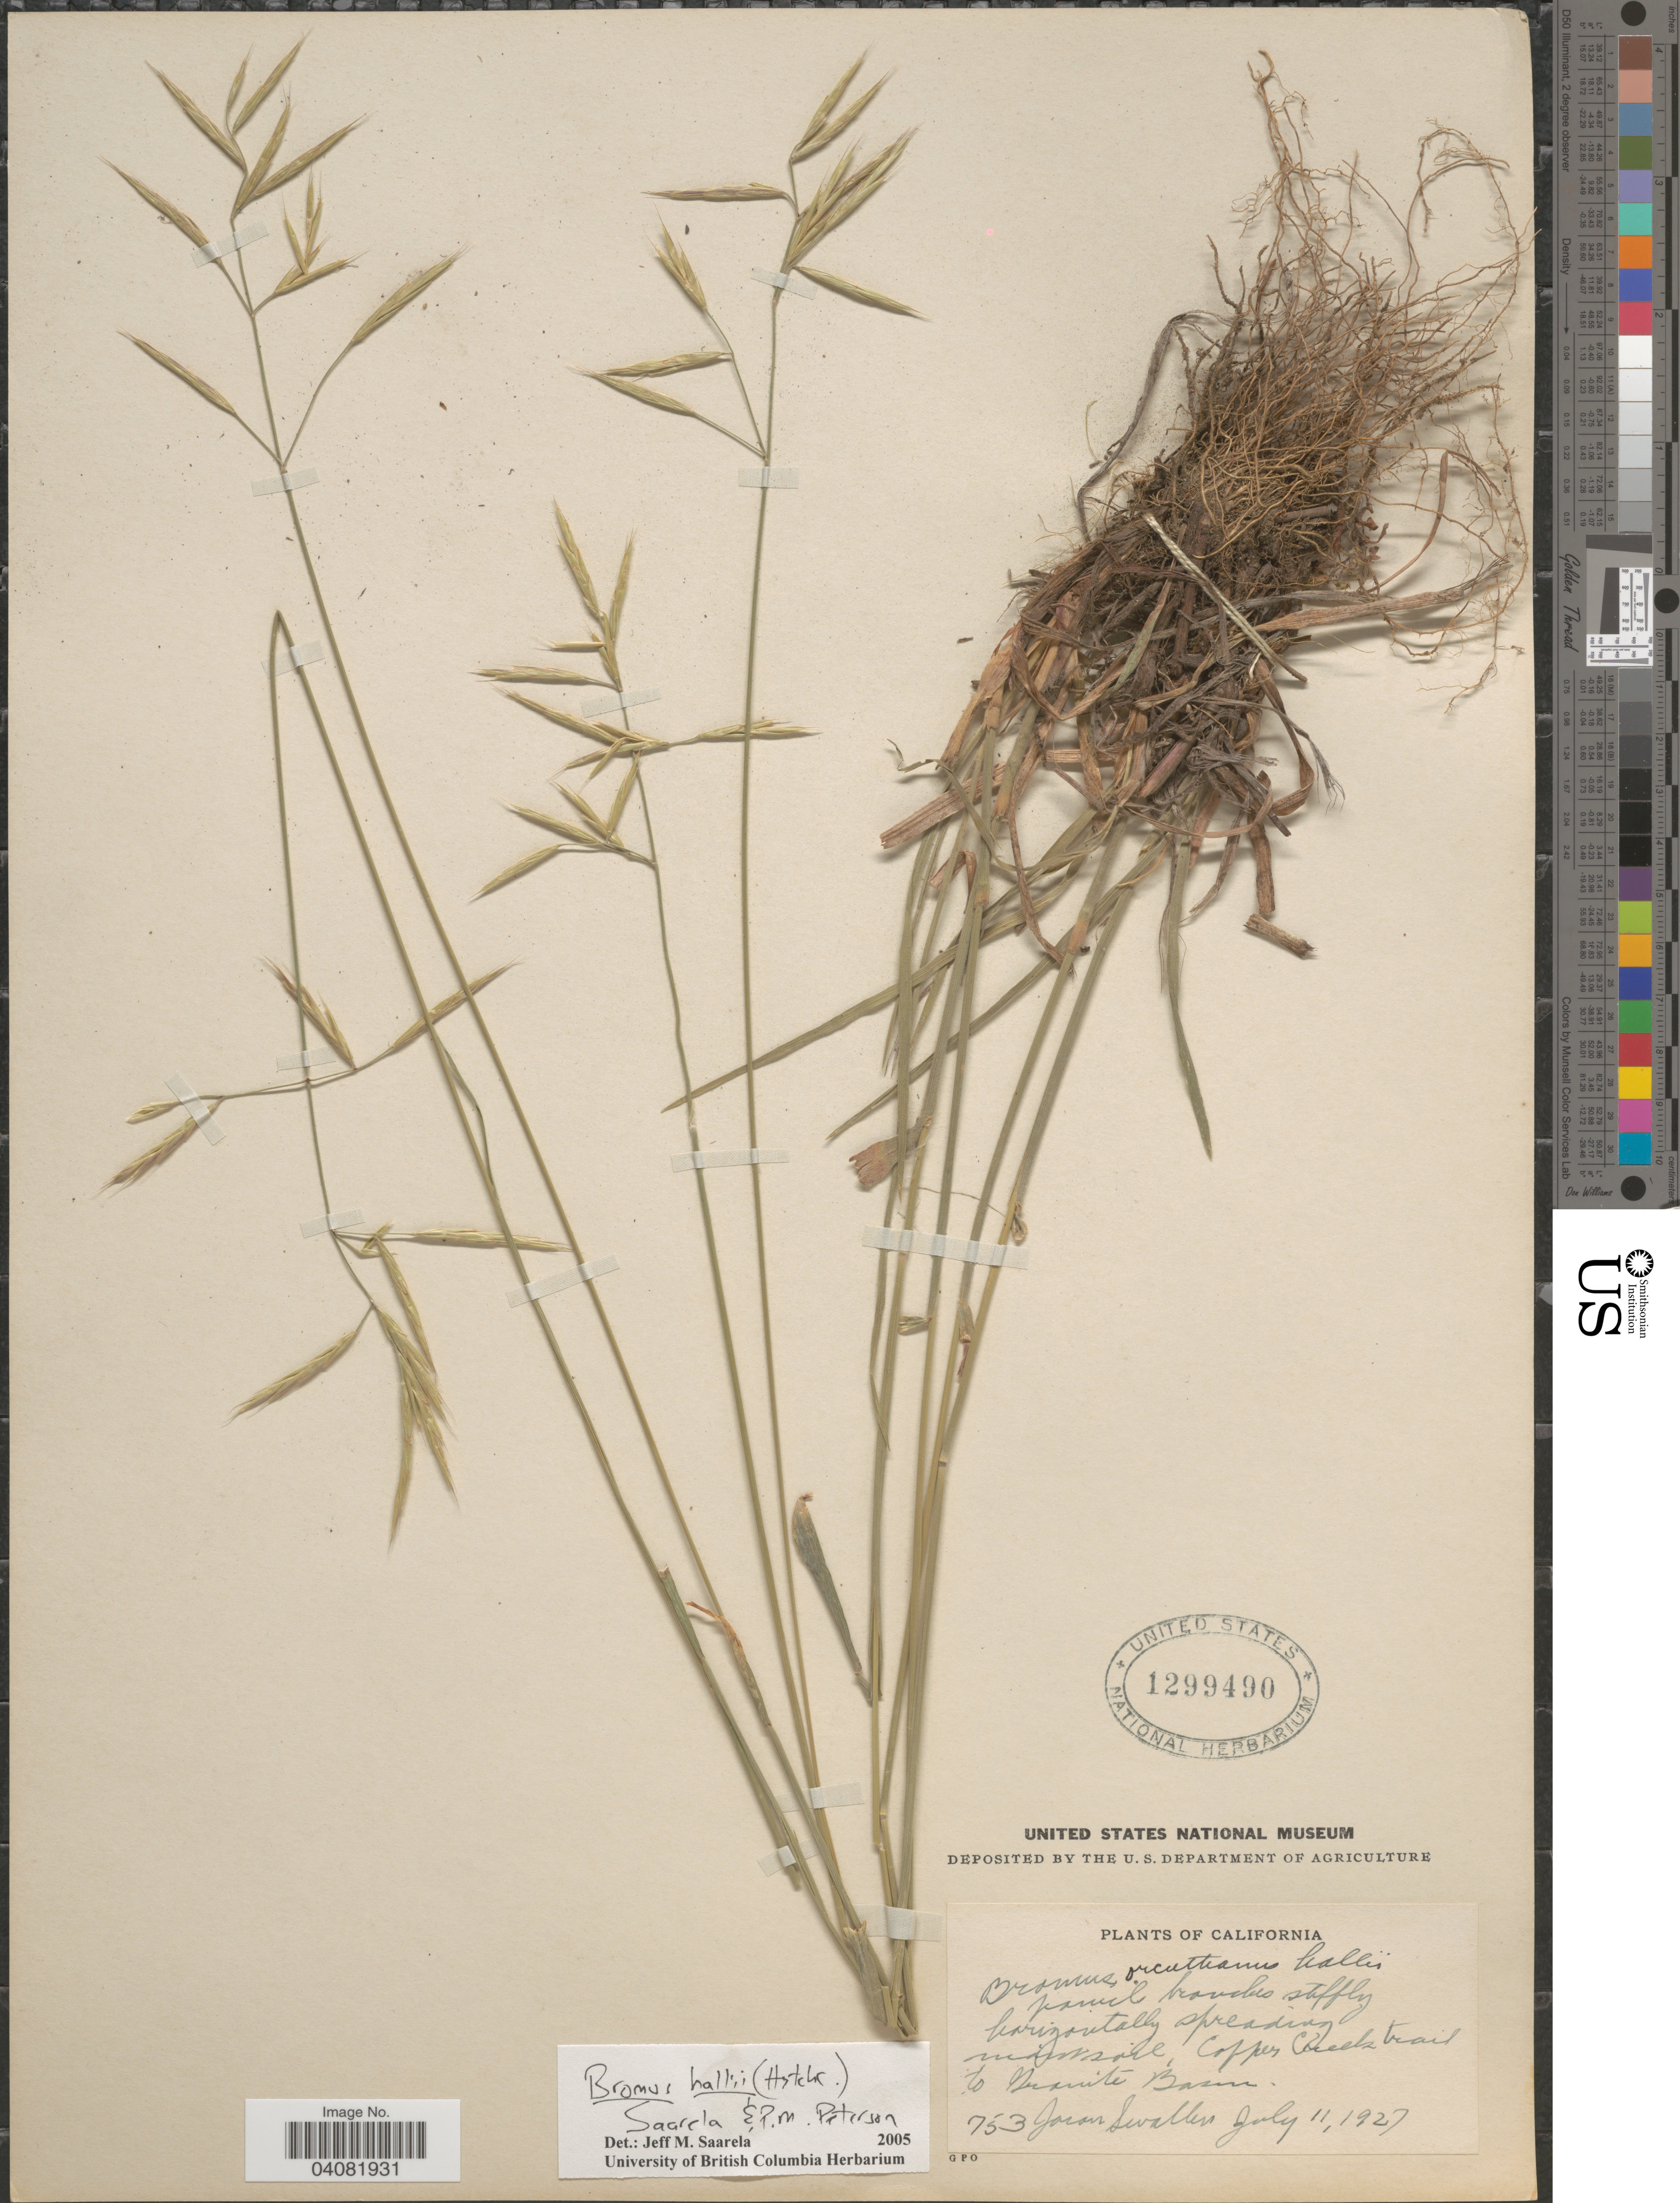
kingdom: Plantae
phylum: Tracheophyta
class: Liliopsida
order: Poales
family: Poaceae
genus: Bromus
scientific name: Bromus hallii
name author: (Hitchc.) Saarela & P.M. Peterson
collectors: J. R. Swallen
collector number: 753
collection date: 1927-07-11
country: United States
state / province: California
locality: Pannicle branches stiffly horizontally spreading main soil, Copper Creek trail to Granite Basin.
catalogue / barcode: US 1299490